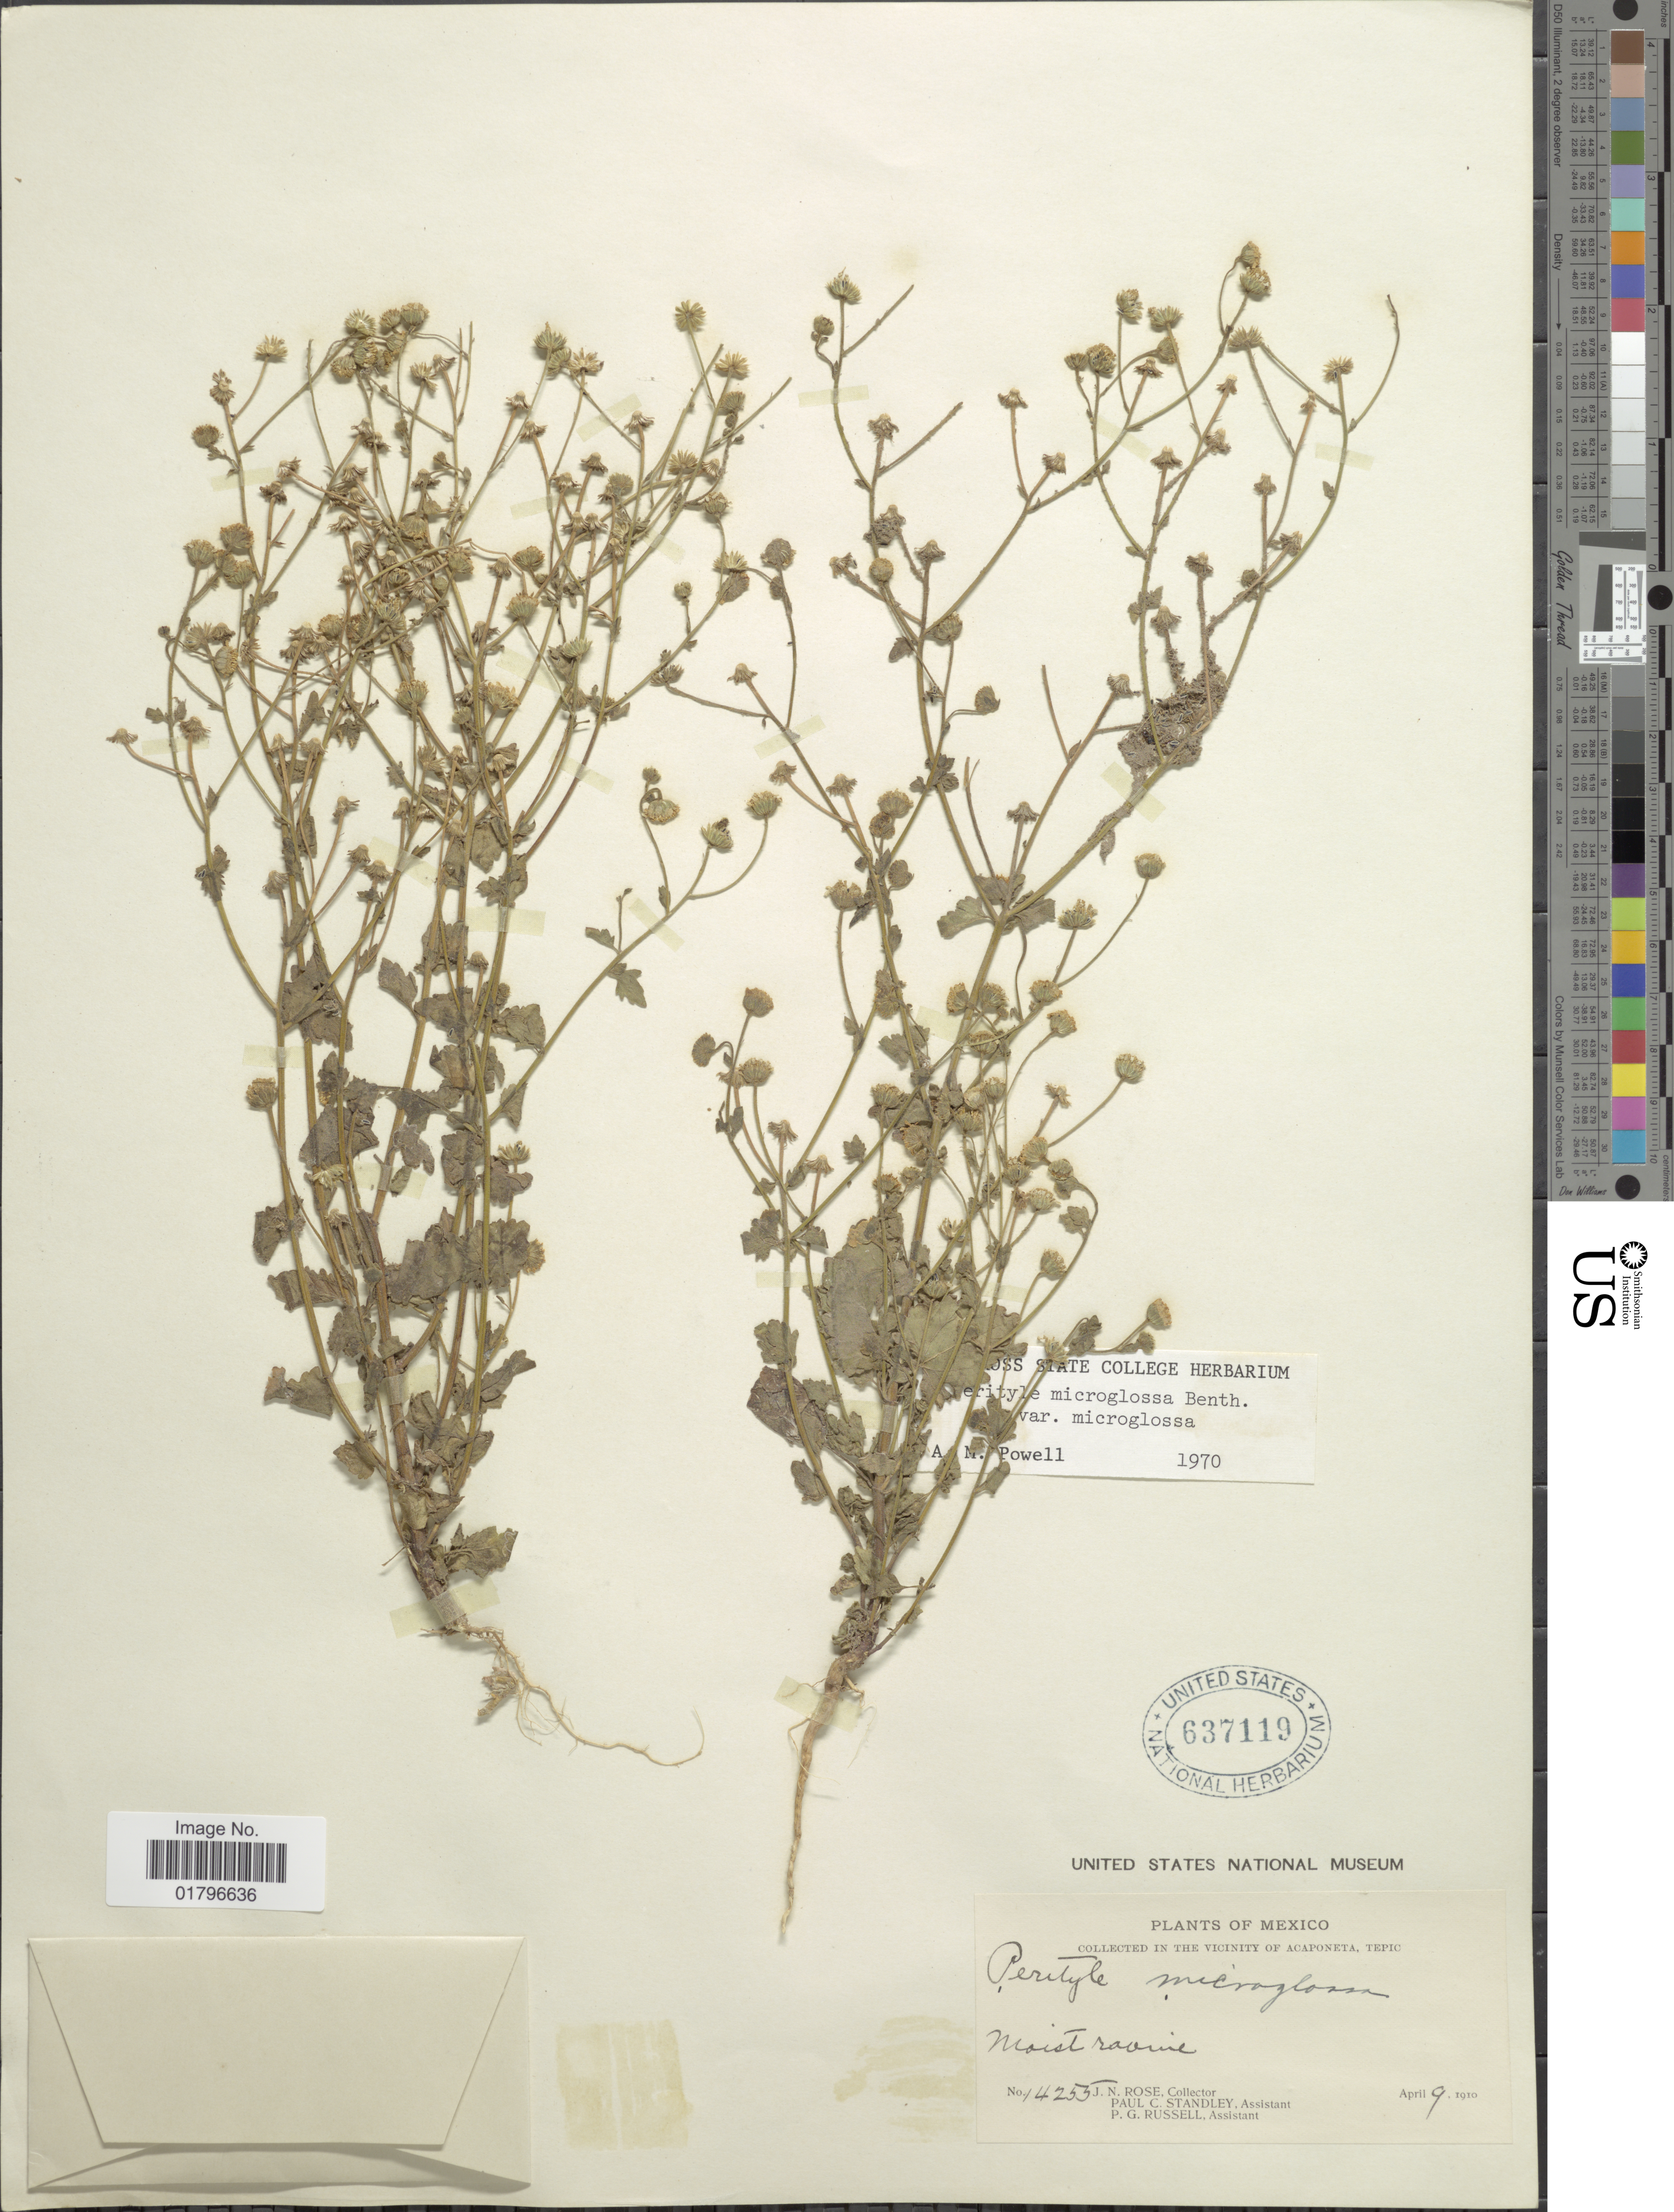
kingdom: Plantae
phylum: Tracheophyta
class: Magnoliopsida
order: Asterales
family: Asteraceae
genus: Perityle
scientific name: Perityle microglossa var. microglossa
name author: Benth.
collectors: J. N. Rose, P. C. Standley & P. G. Russell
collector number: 14255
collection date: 1910-04-09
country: Mexico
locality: Vicinity of Acaponeta, Tepic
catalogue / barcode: US 637119